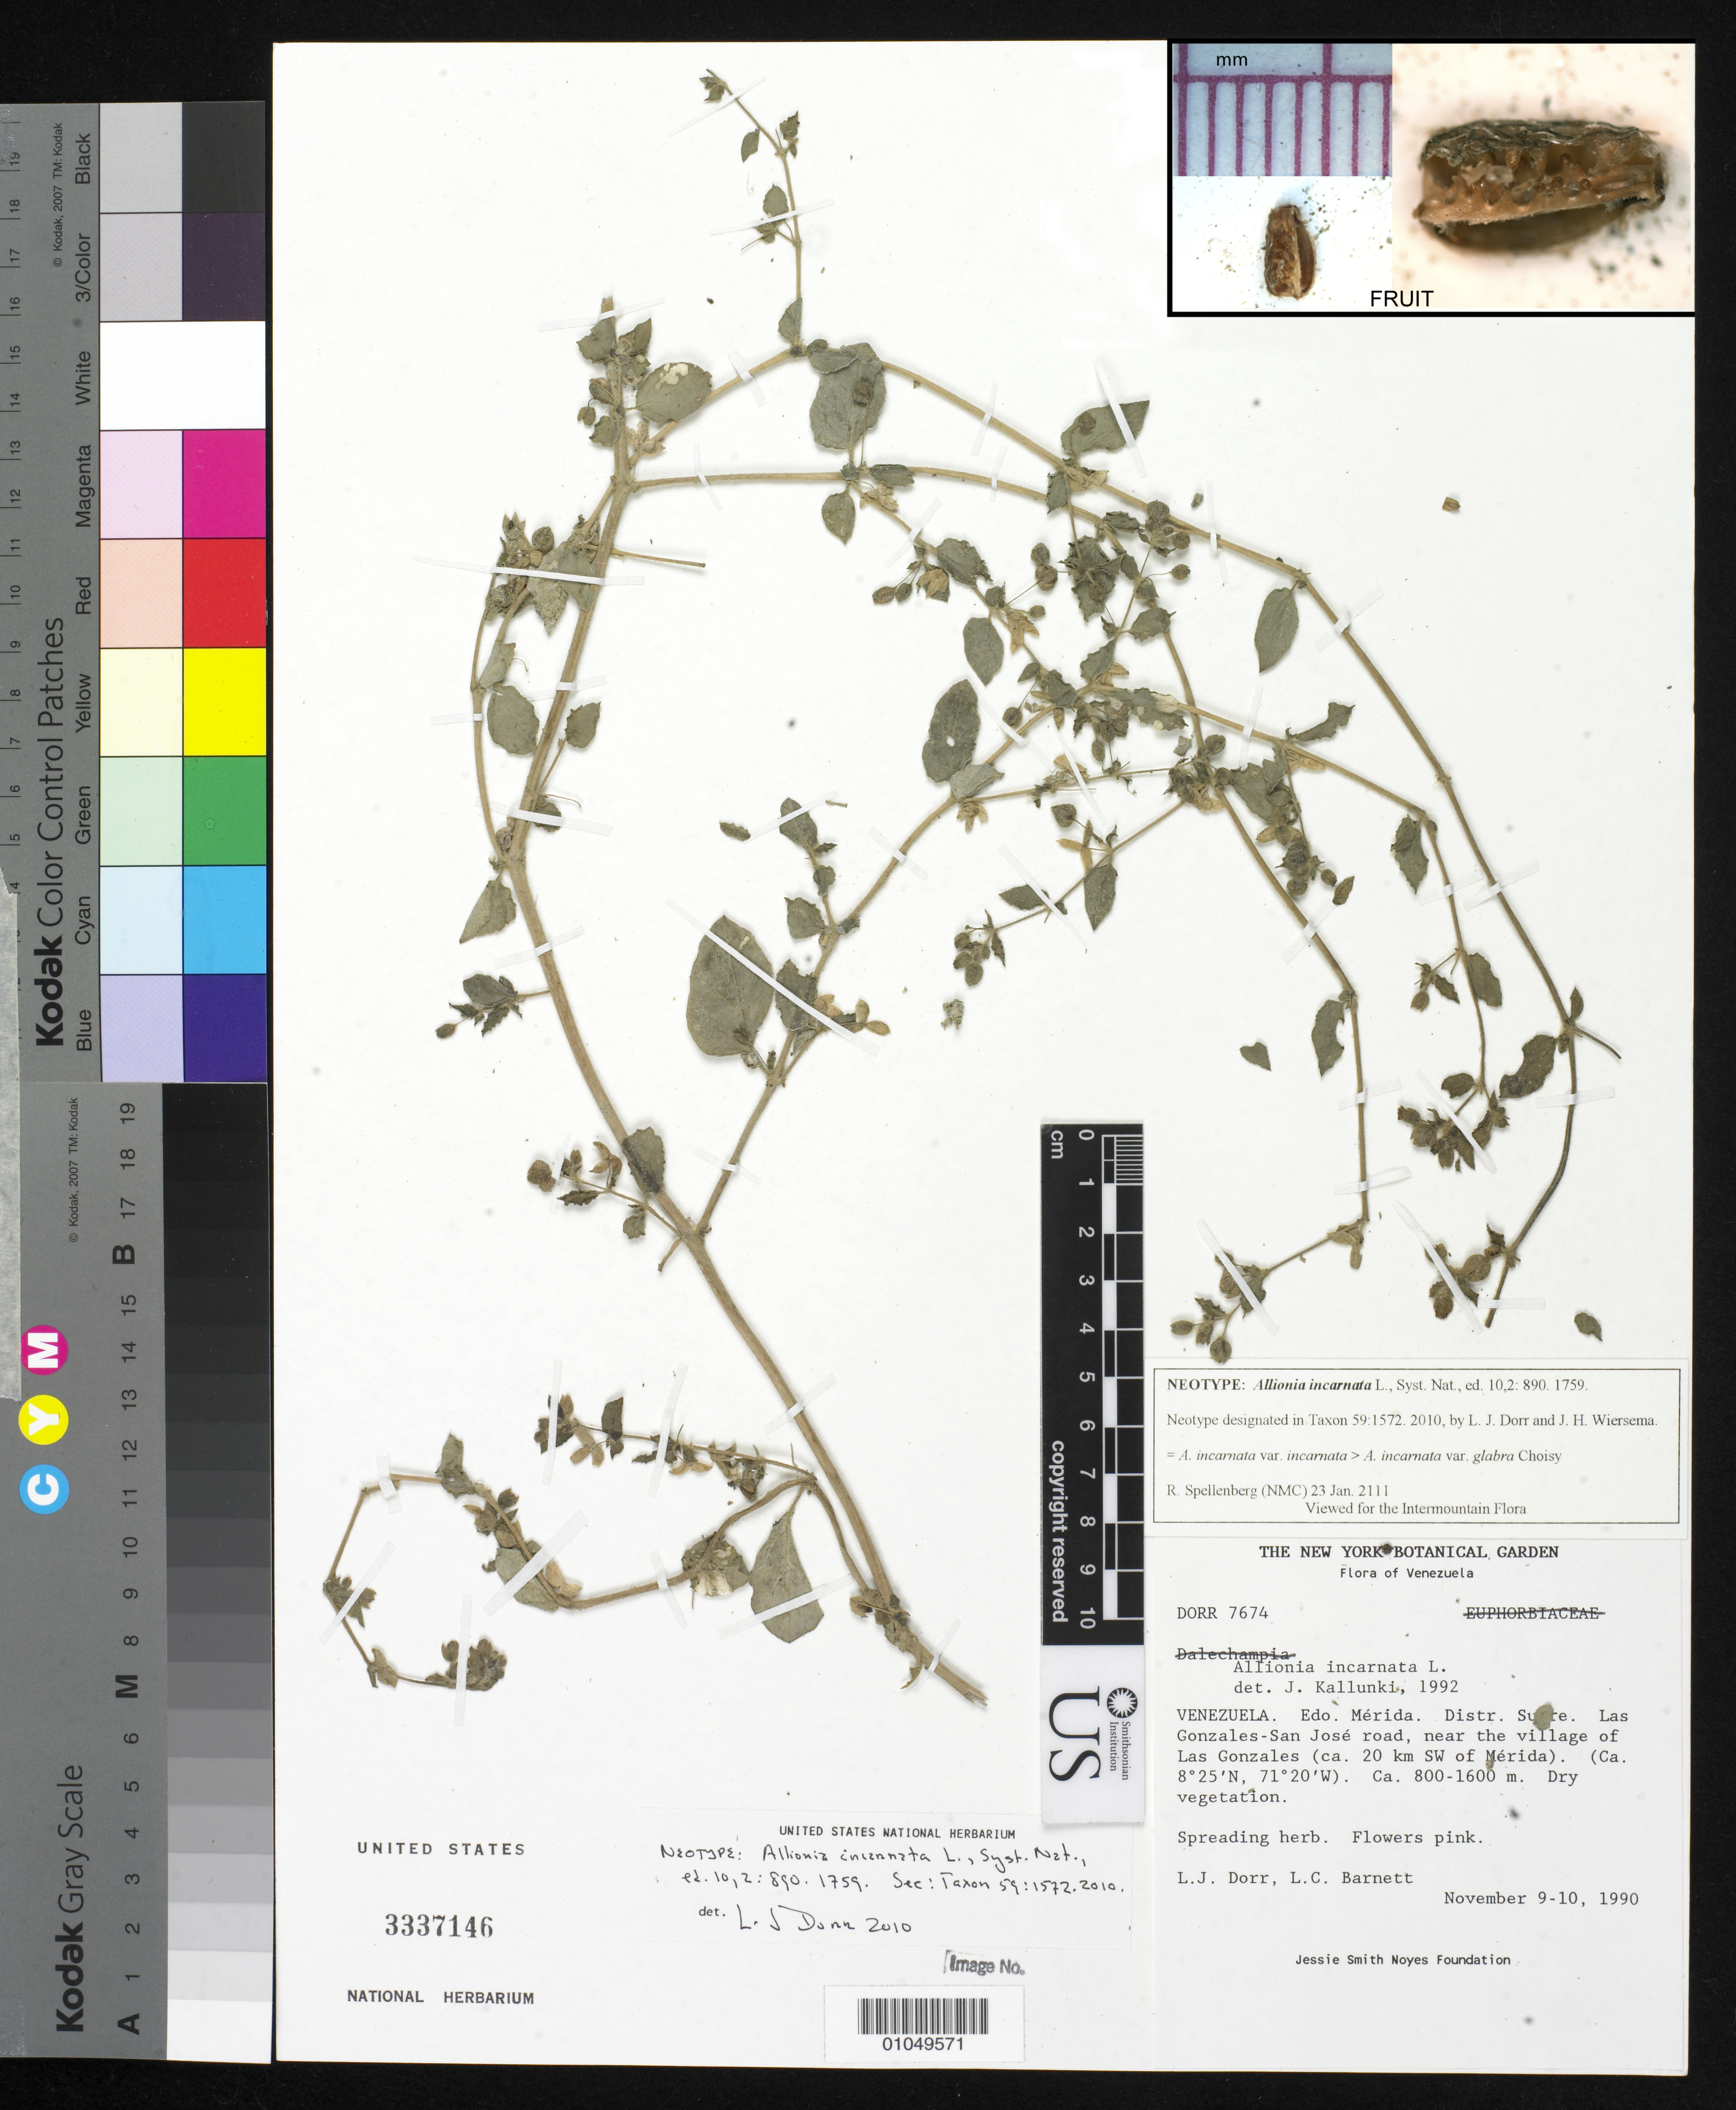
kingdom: Plantae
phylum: Tracheophyta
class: Magnoliopsida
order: Caryophyllales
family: Nyctaginaceae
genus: Allionia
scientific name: Allionia incarnata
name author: L.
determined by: Dorr, L. J., (BOT), Smithsonian Institution - National Museum of Natural History (UNITED STATES)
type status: Neotype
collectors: L. J. Dorr & L. C. Barnett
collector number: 7674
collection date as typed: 09 Nov 1990 to 10 Nov 1990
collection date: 1990-11-09/1990-11-10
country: Venezuela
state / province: Mérida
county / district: Sucre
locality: Las Gonzales-San Jose road, near the village of Las Gonzales (ca. 20 km SW of Merida)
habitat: Dry vegetation.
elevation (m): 800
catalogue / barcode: US 3337146